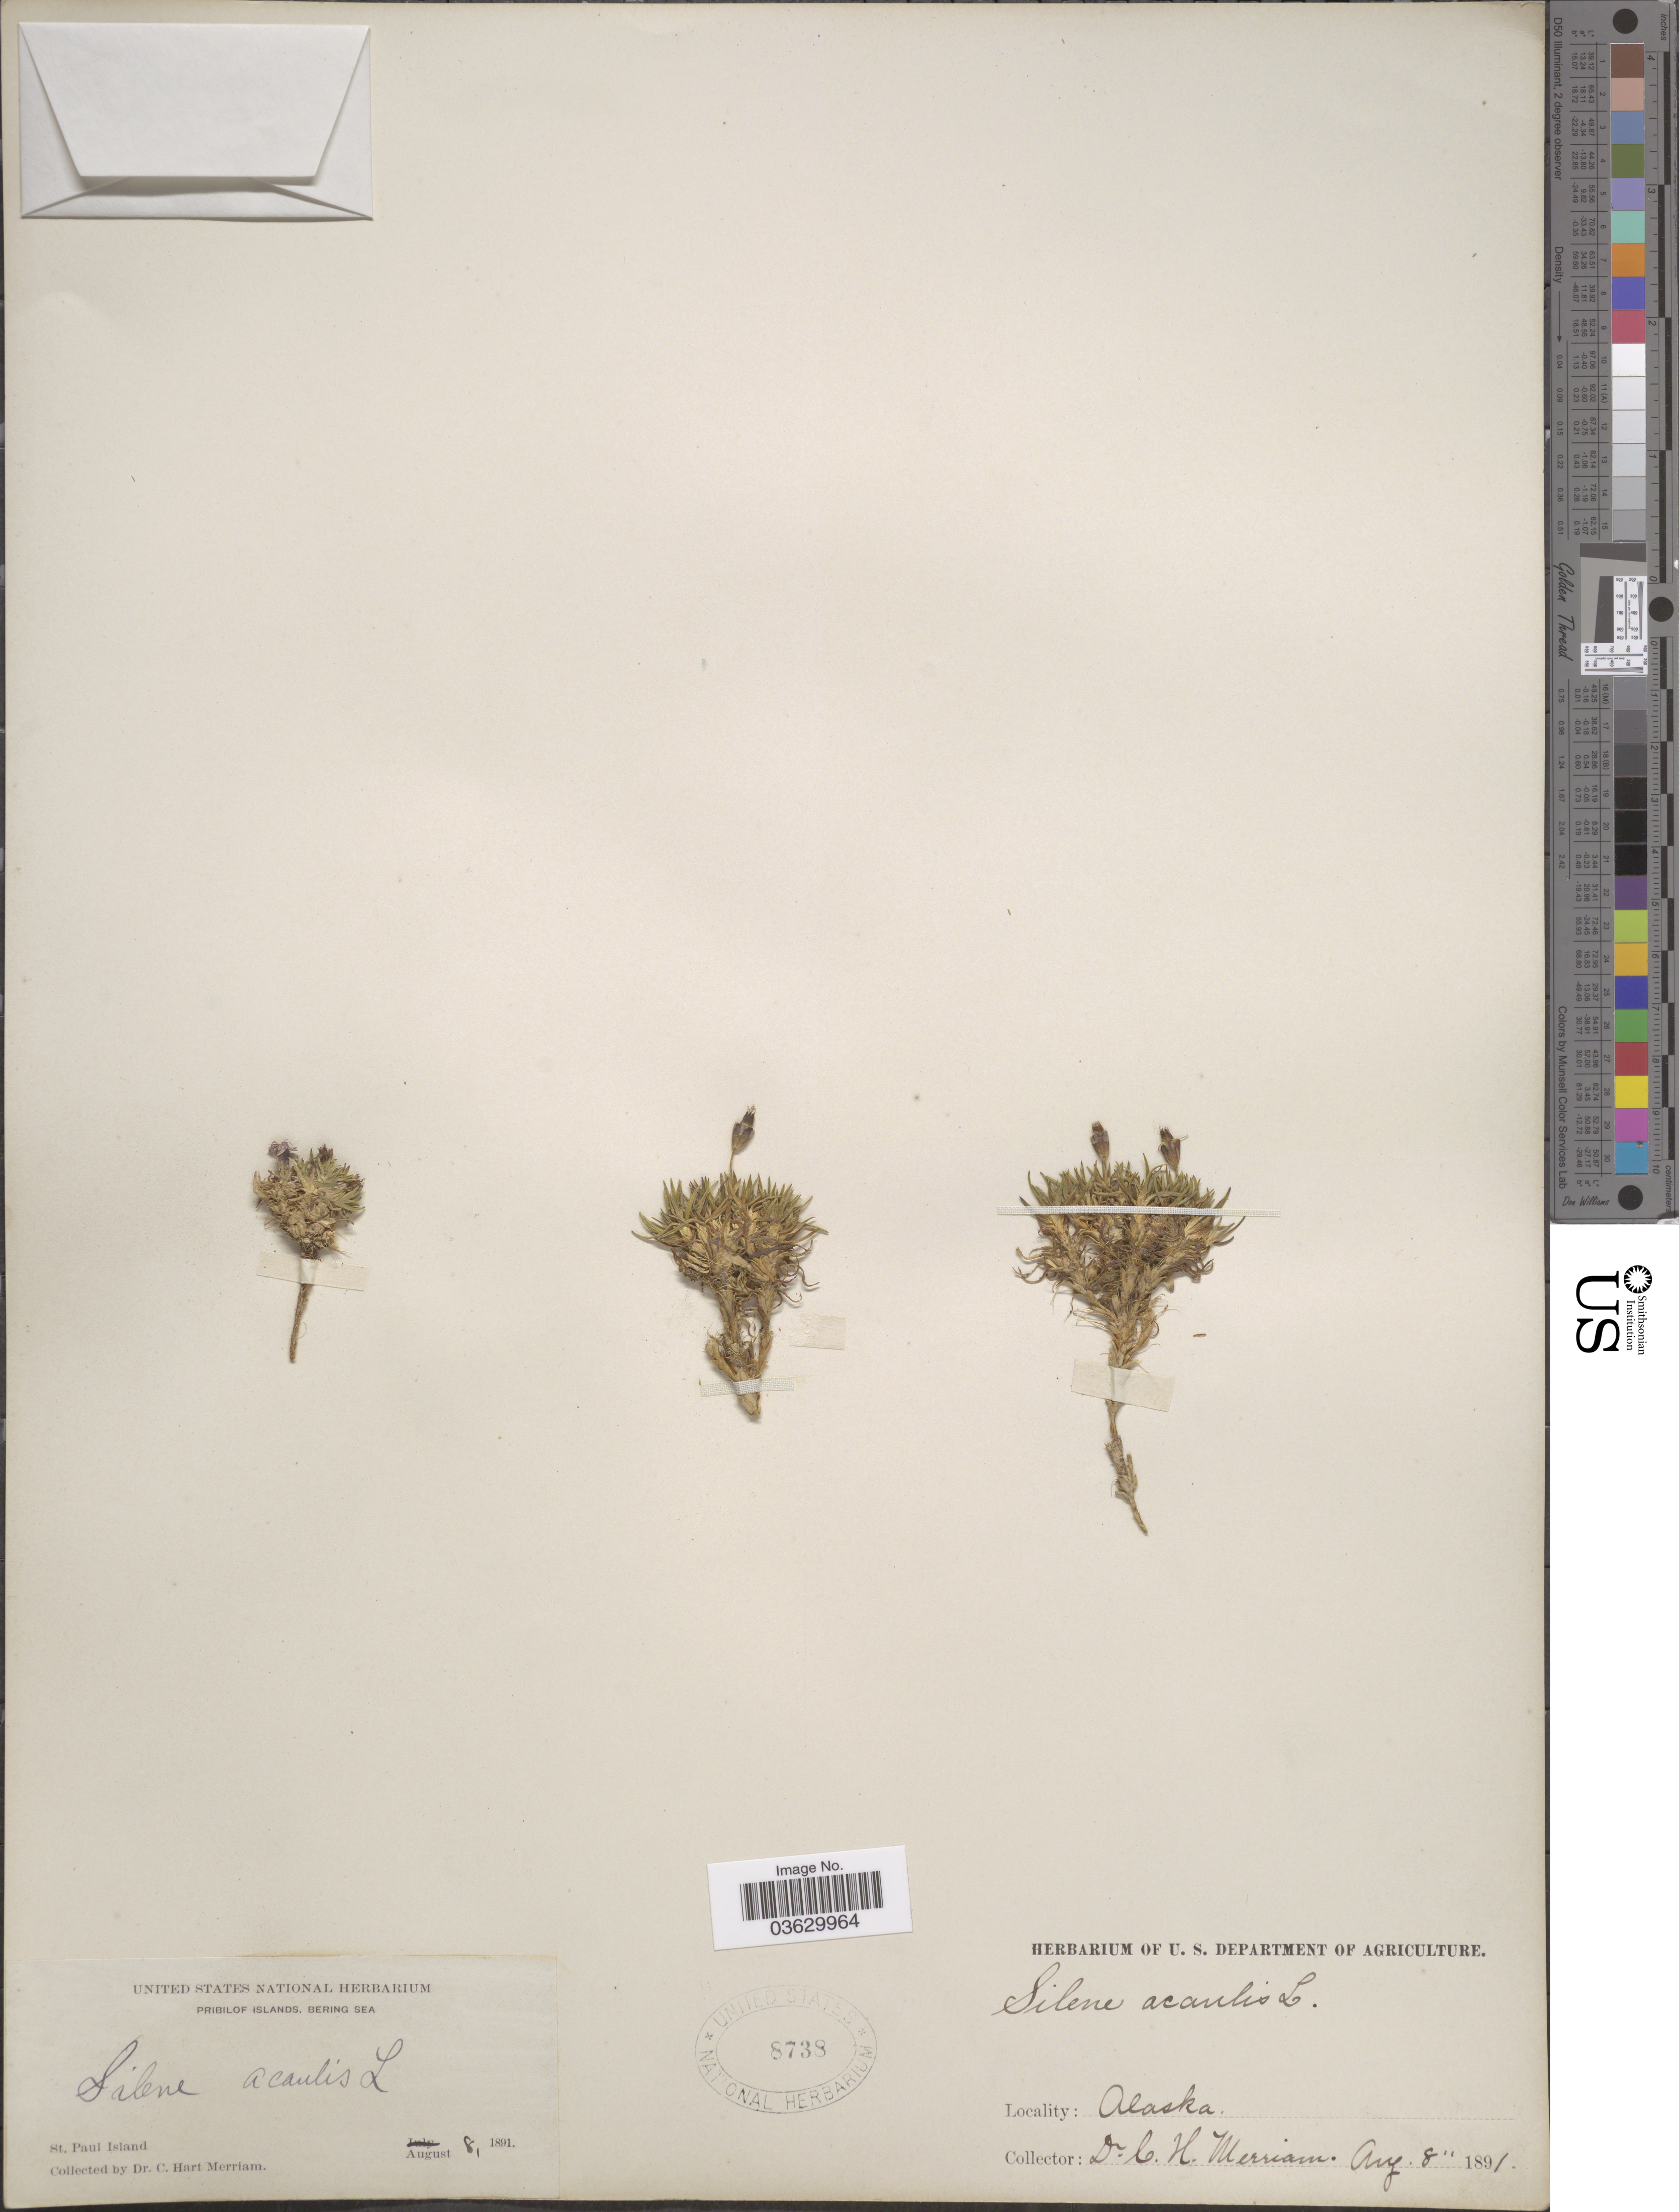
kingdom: Plantae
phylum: Tracheophyta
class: Magnoliopsida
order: Caryophyllales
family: Caryophyllaceae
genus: Silene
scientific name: Silene acaulis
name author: (L.) Jacq.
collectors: C. Merriam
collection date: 1891-08-08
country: United States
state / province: Alaska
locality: Pribilof Islands, Bering Sea. St. Paul Island.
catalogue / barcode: US 8738